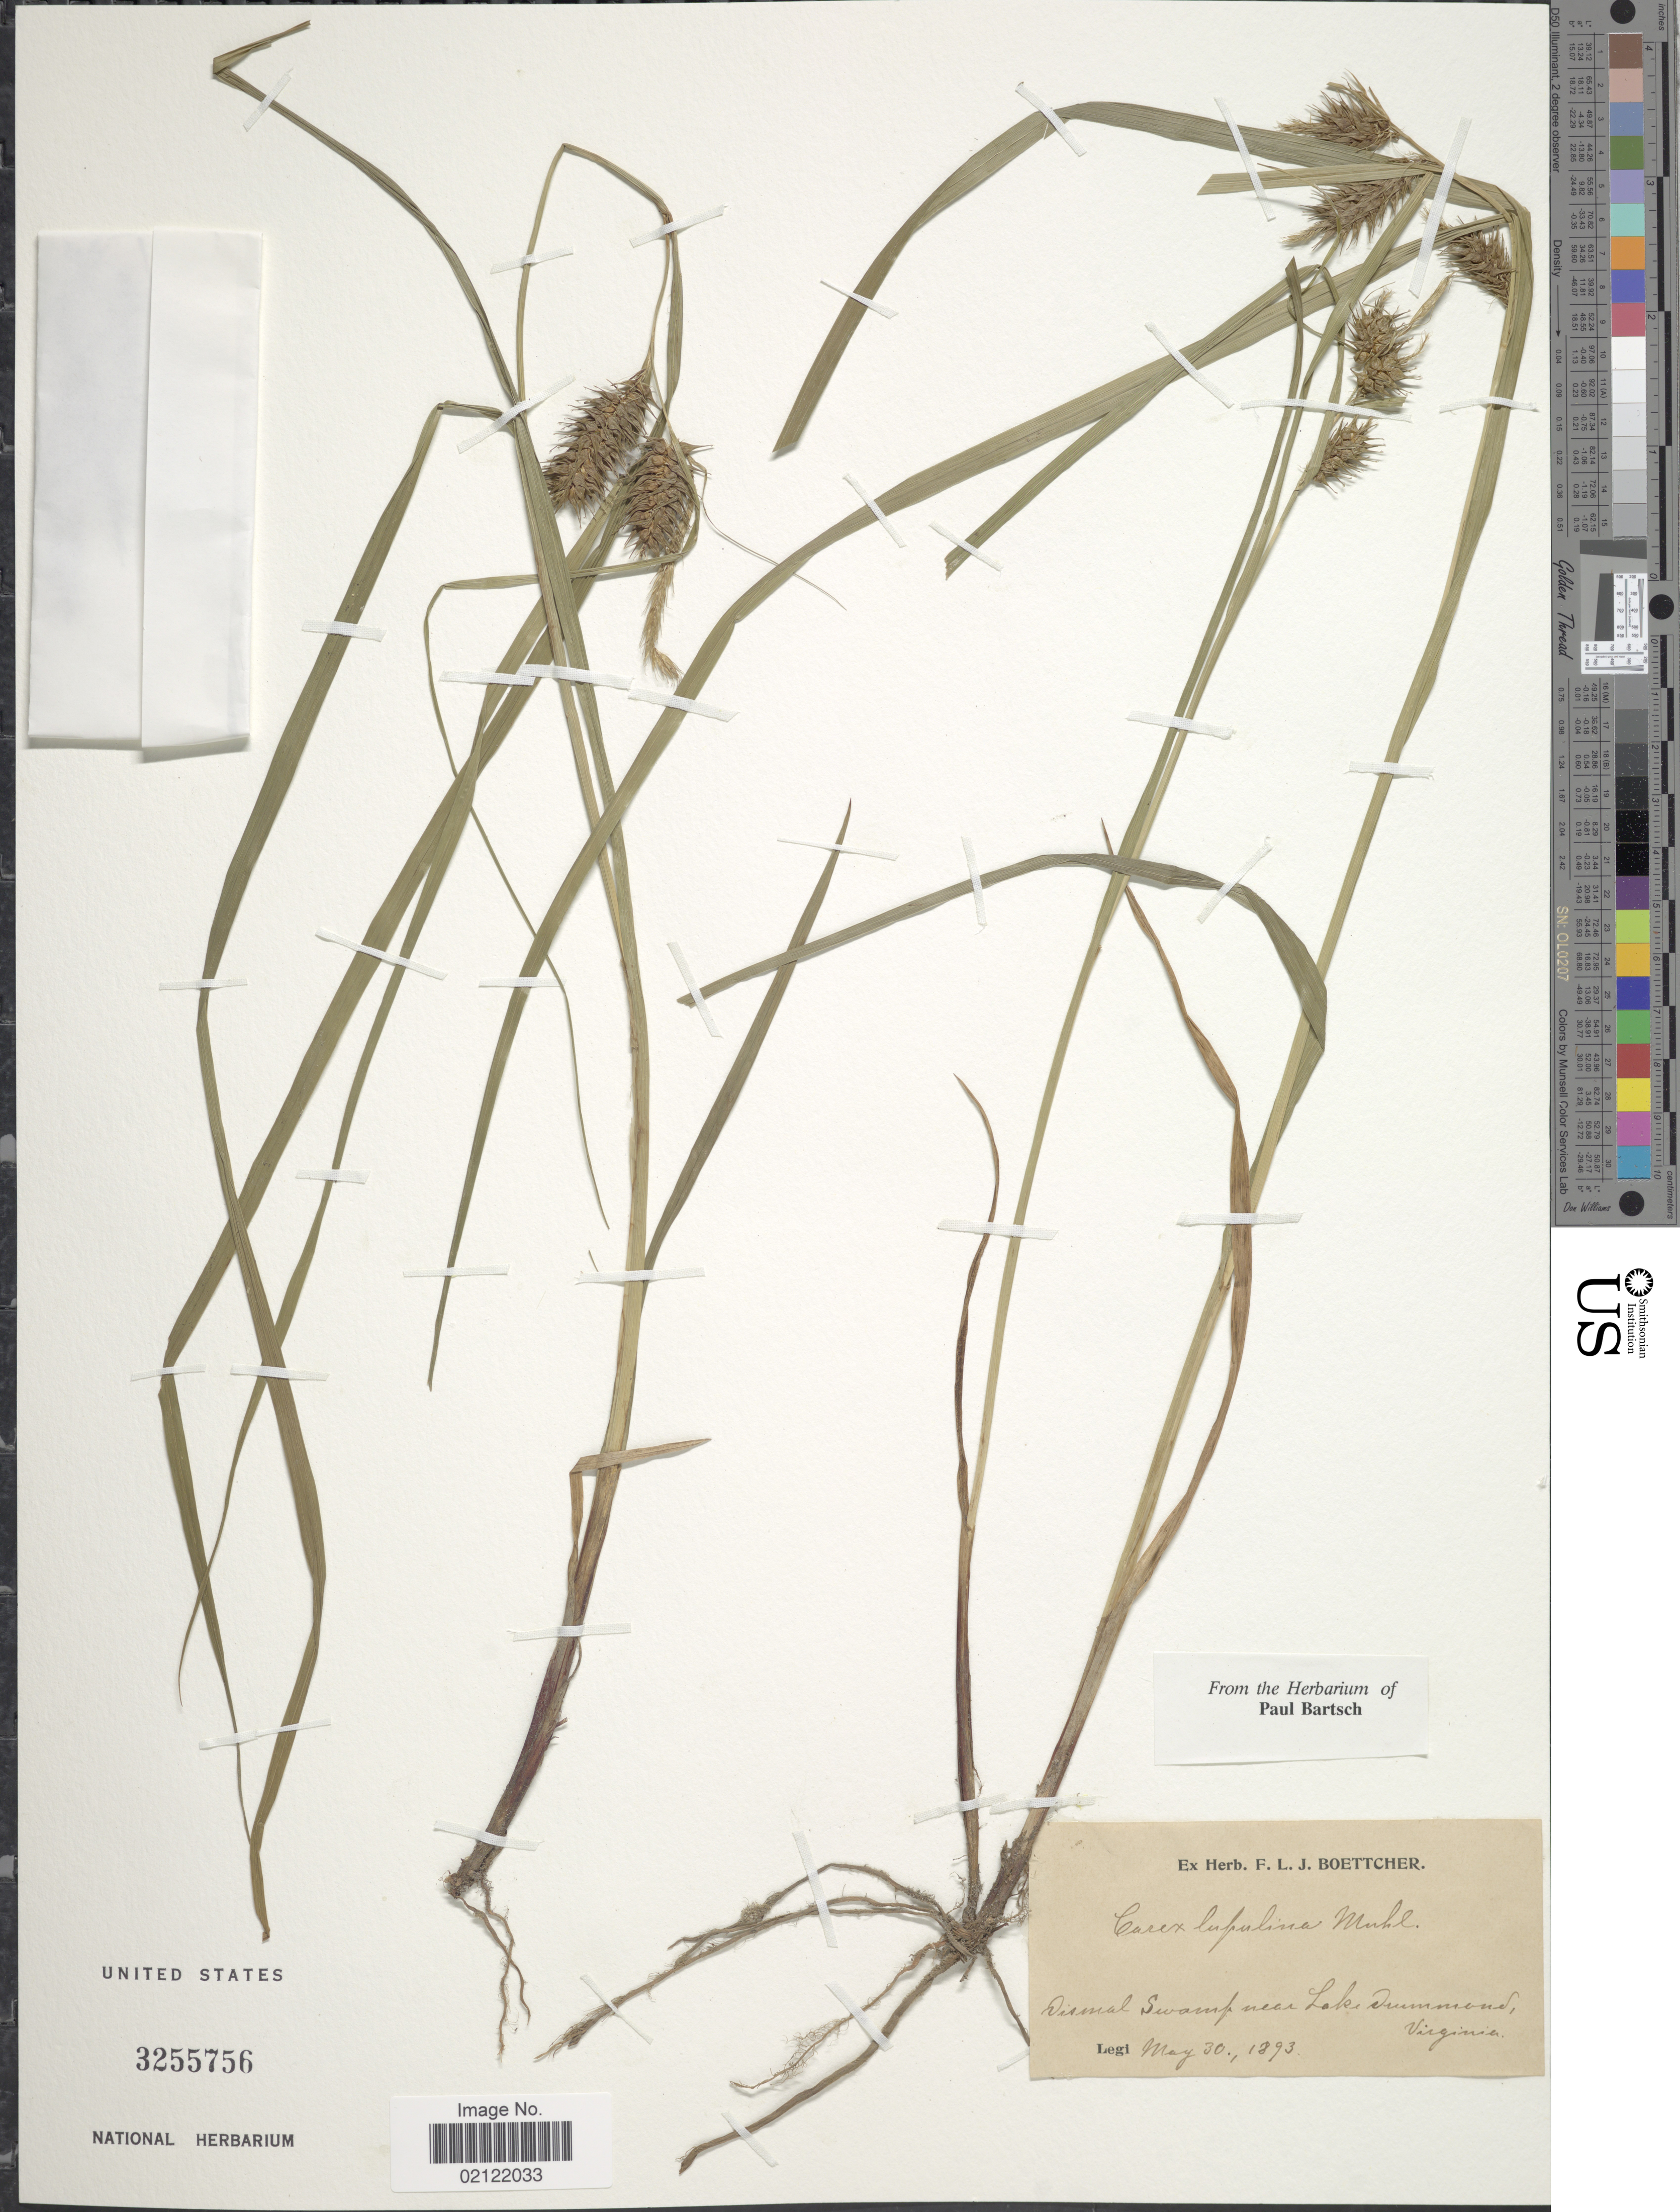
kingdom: Plantae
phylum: Tracheophyta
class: Liliopsida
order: Poales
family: Cyperaceae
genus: Carex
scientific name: Carex lupulina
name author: Muhl. ex Willd.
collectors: ex herb. F. L. J. Boettcher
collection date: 1893-05-30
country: United States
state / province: Virginia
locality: Dismal Swamp near Lake Dummond, Virginia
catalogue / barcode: US 3255756